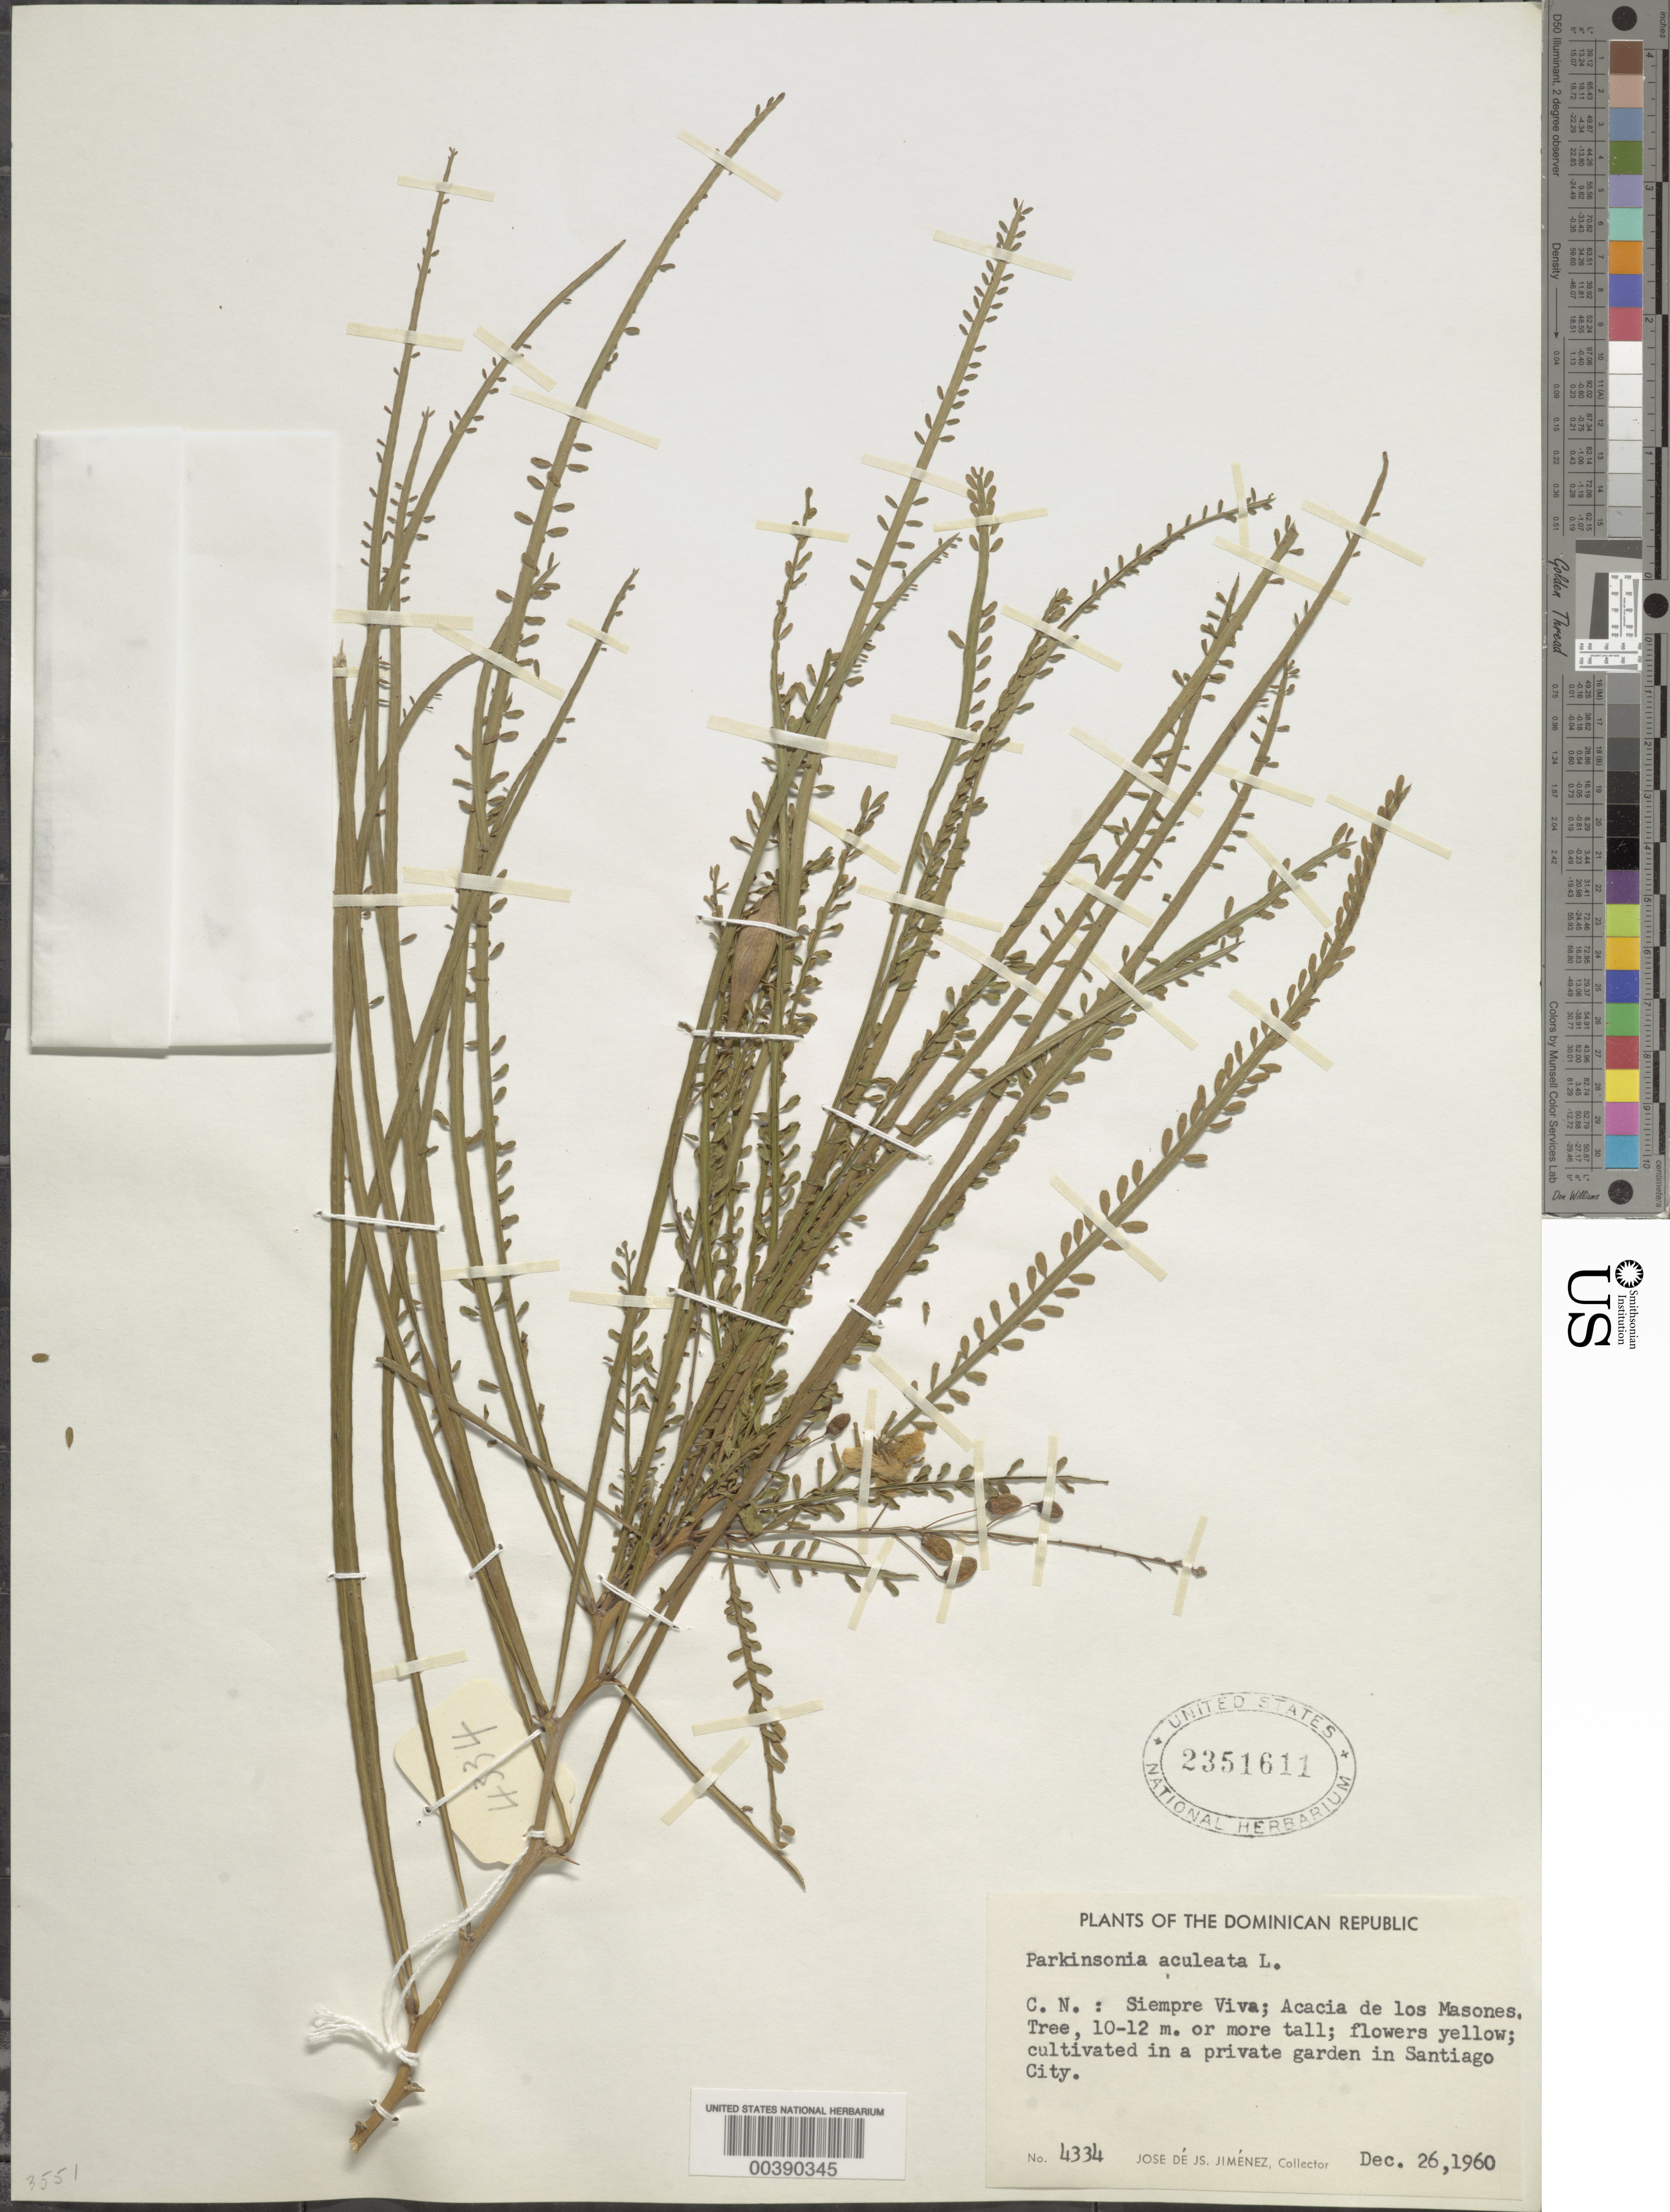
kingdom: Plantae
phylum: Tracheophyta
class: Magnoliopsida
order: Fabales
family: Fabaceae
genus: Parkinsonia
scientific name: Parkinsonia aculeata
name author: L.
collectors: J. J. Jiménez Almonte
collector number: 4434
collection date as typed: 26 Dec 1960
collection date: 1960-12-26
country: Dominican Republic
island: Hispaniola Island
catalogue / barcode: US 2351611